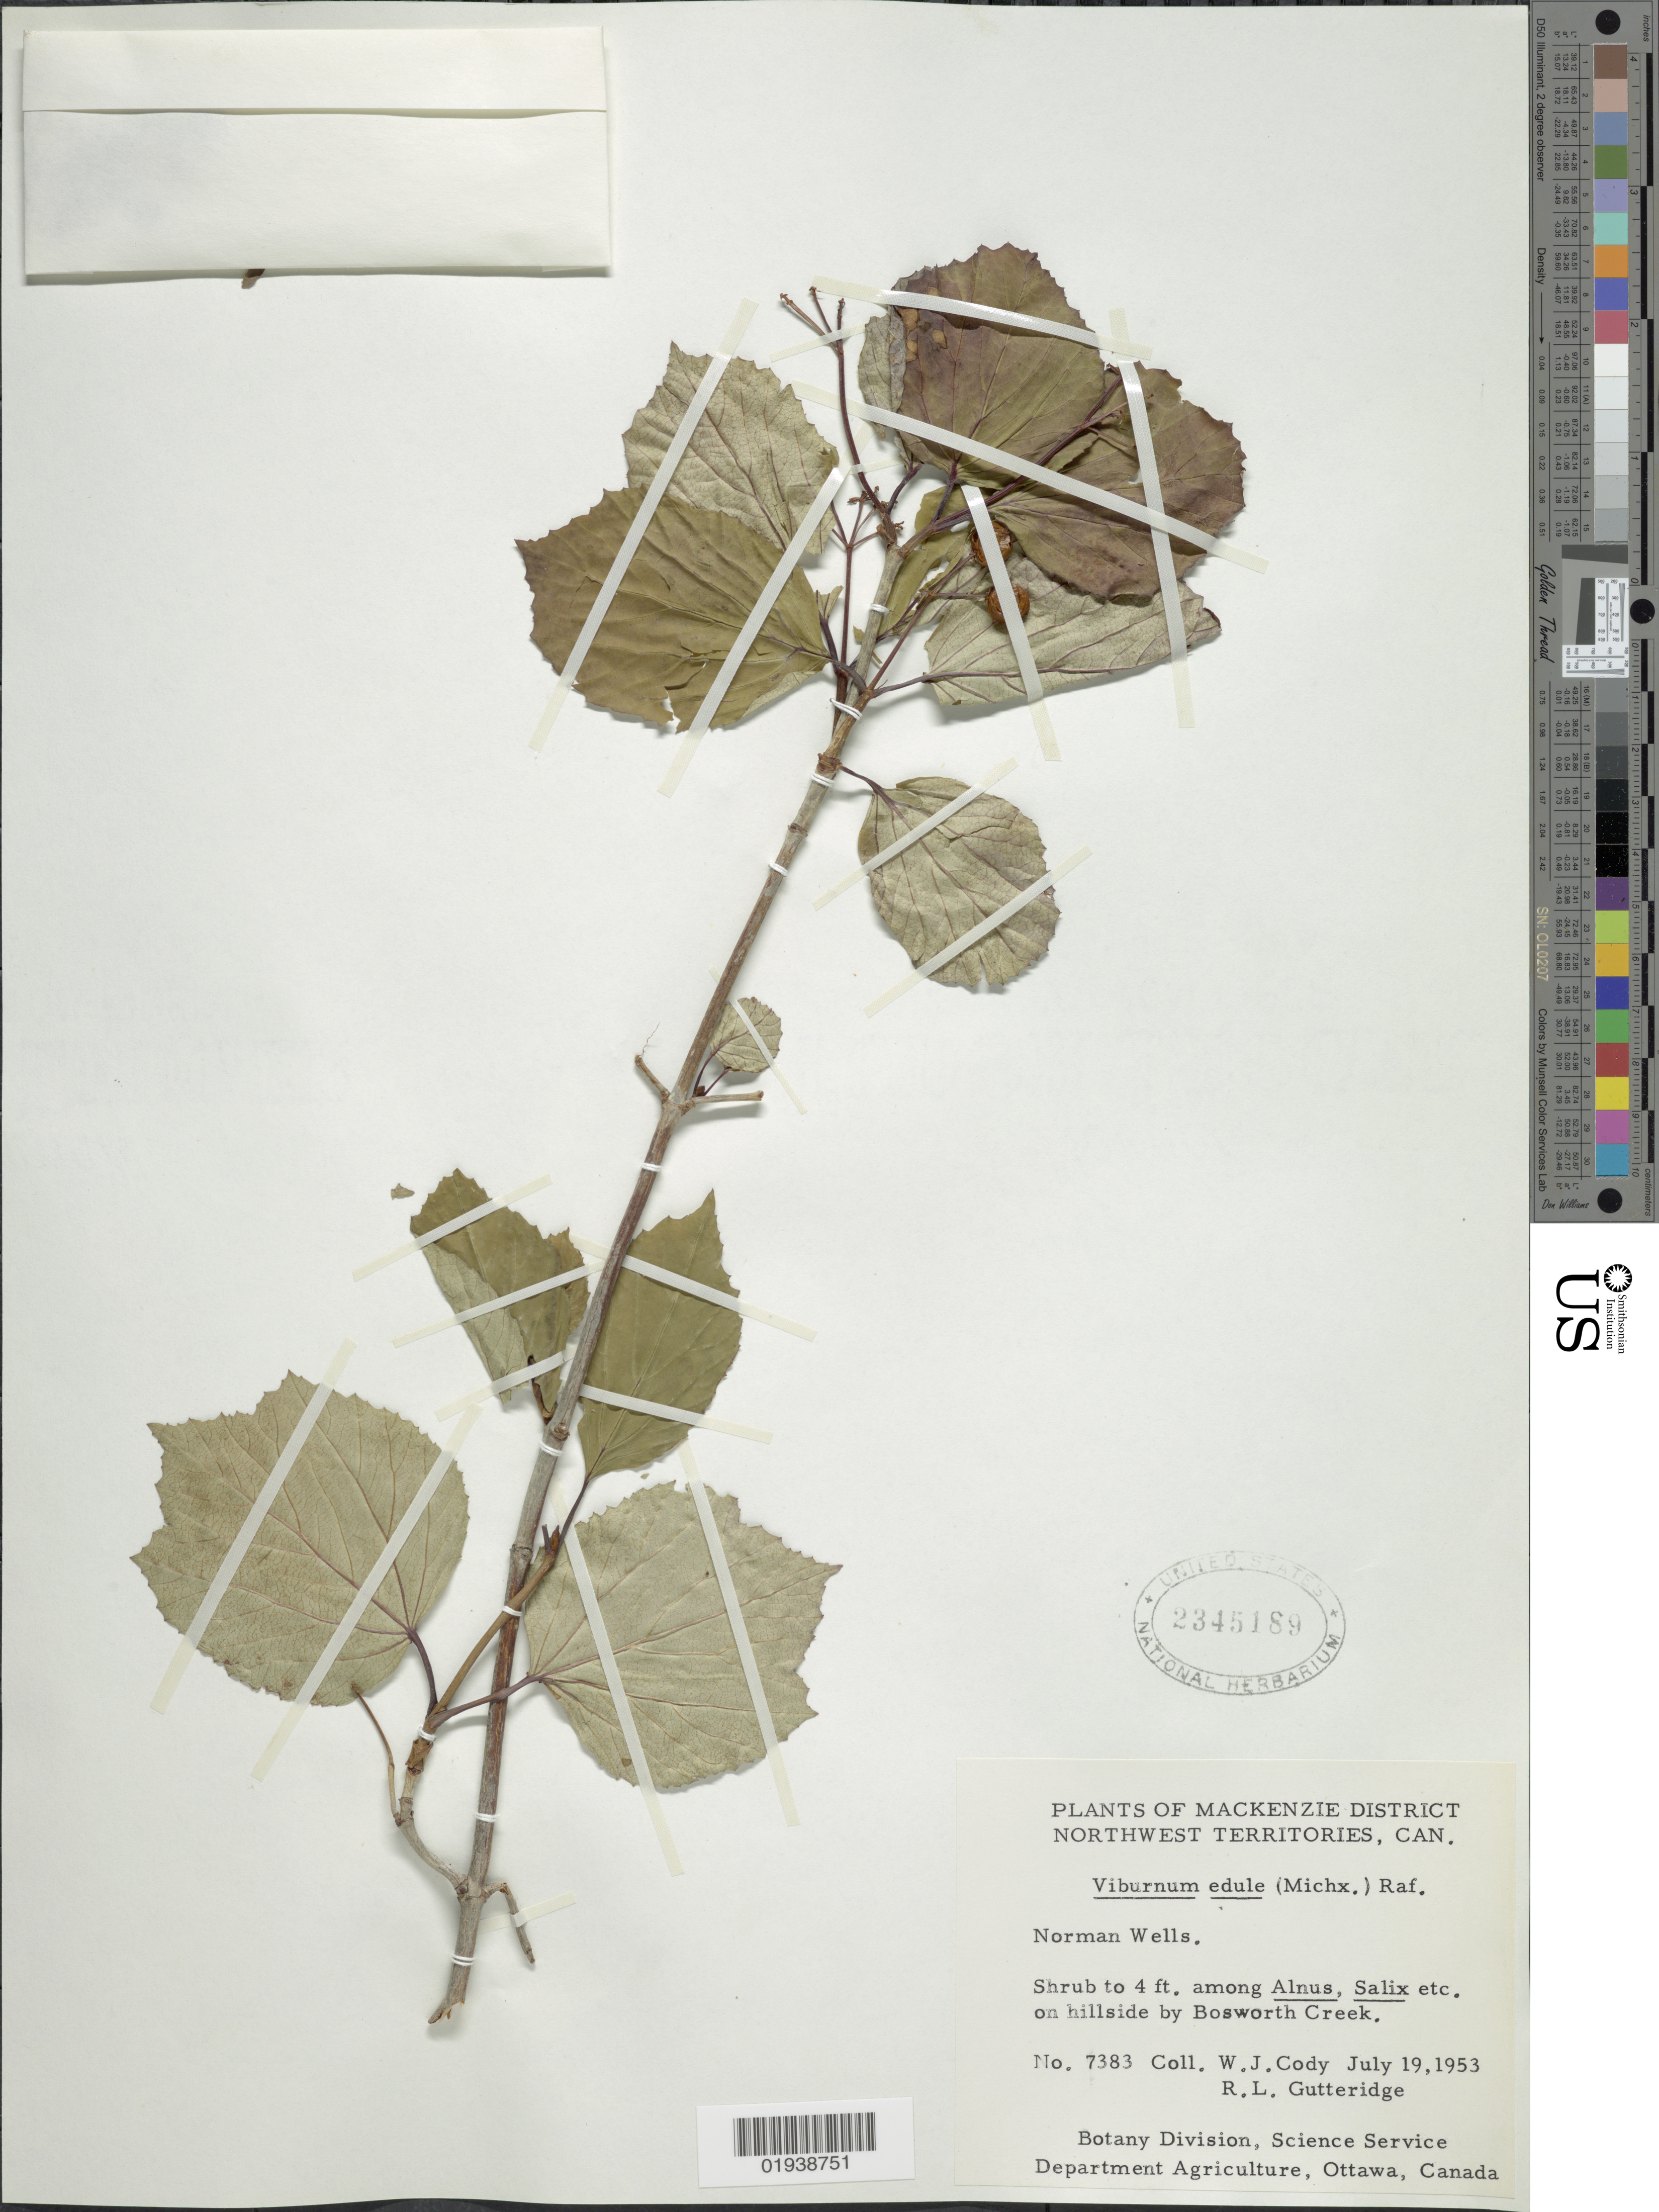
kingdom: Plantae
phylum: Tracheophyta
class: Magnoliopsida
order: Dipsacales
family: Viburnaceae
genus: Viburnum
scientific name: Viburnum edule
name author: (Michx.) Raf.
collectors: W. Cody & R. Gutteridge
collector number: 7383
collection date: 1953-07-19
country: Canada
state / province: Northwest Territories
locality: Mackenzie District. Norman Wells. On hillside by Bosworth Creek.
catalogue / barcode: US 2345189